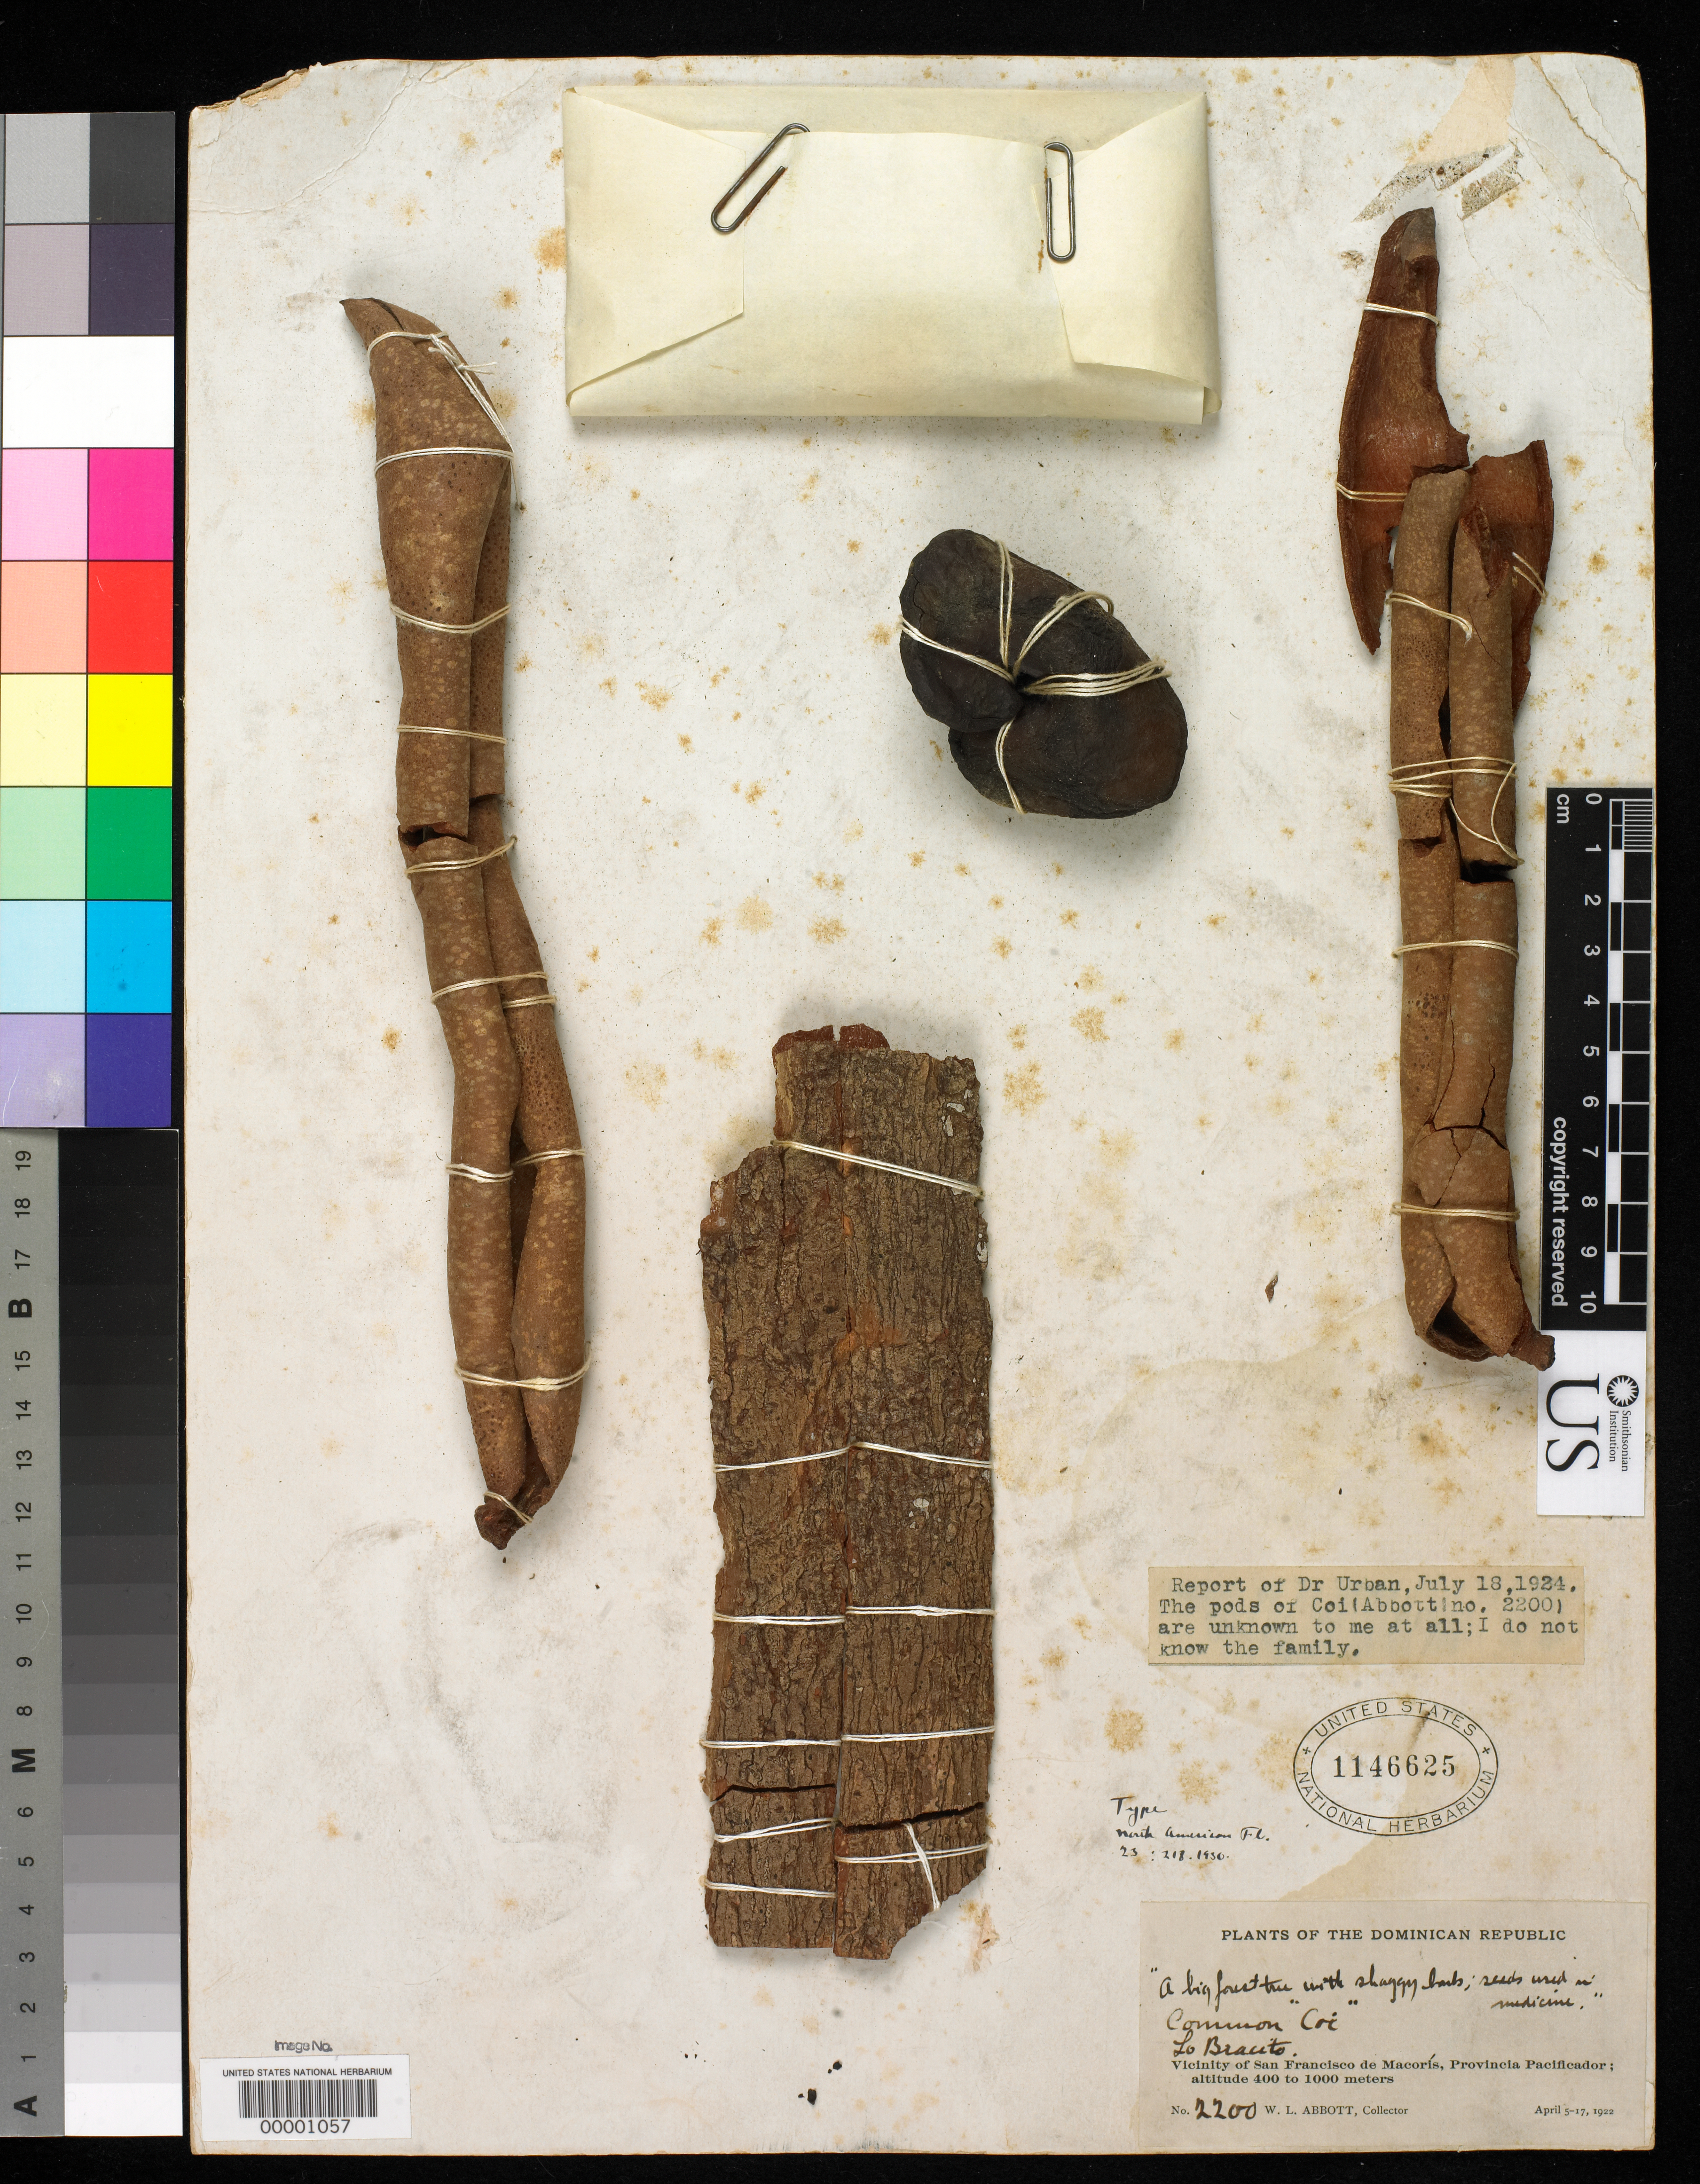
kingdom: Plantae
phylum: Tracheophyta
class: Magnoliopsida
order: Fabales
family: Fabaceae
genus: Mora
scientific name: Mora abbottii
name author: Rose & Leonard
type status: Type Collection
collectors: W. L. Abbott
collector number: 2200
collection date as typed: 14 Apr 1922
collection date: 1922-04-14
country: Dominican Republic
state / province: Duarte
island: Hispaniola Island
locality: Vicinity of San Francisco de Macoris.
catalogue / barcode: US 1146625